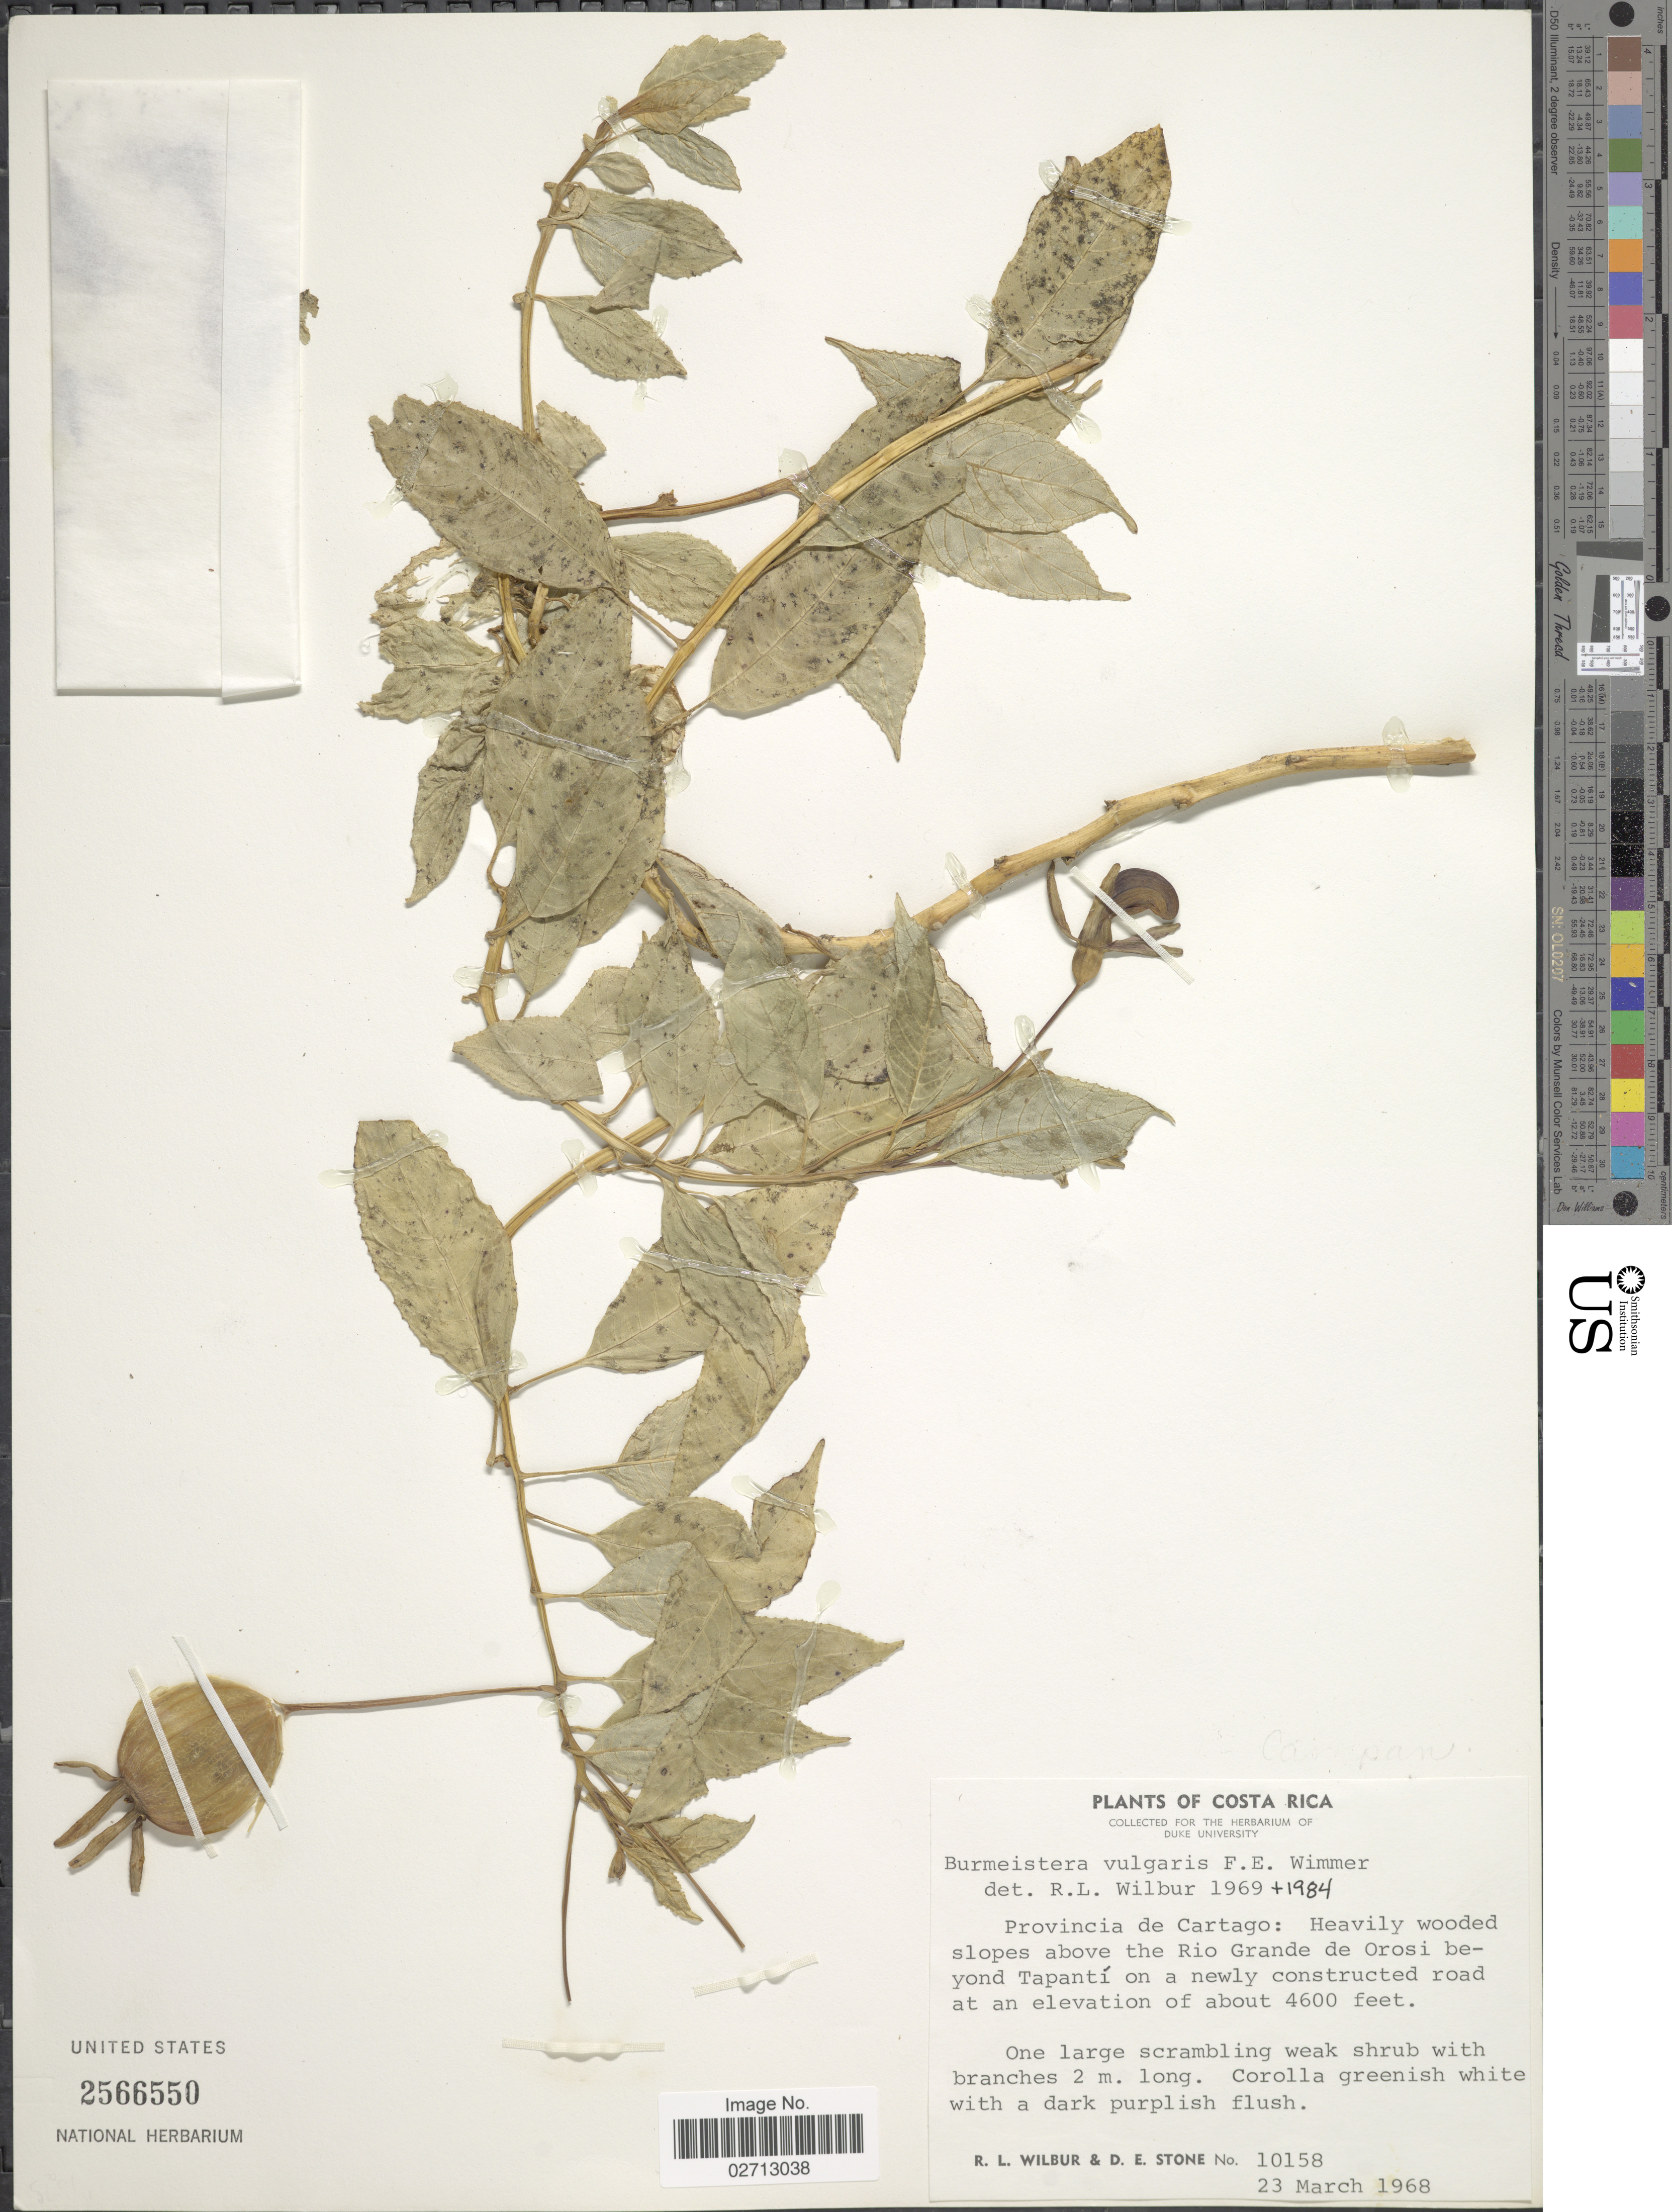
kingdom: Plantae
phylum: Tracheophyta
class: Magnoliopsida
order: Asterales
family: Campanulaceae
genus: Burmeistera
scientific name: Burmeistera vulgaris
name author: E. Wimm.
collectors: R. L. Wilbur & D. E. Stone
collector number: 10158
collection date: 1968-03-23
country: Costa Rica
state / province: Cartago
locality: Above the Rio Grande de Orosi beyond Tapanti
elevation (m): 1402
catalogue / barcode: US 2566550